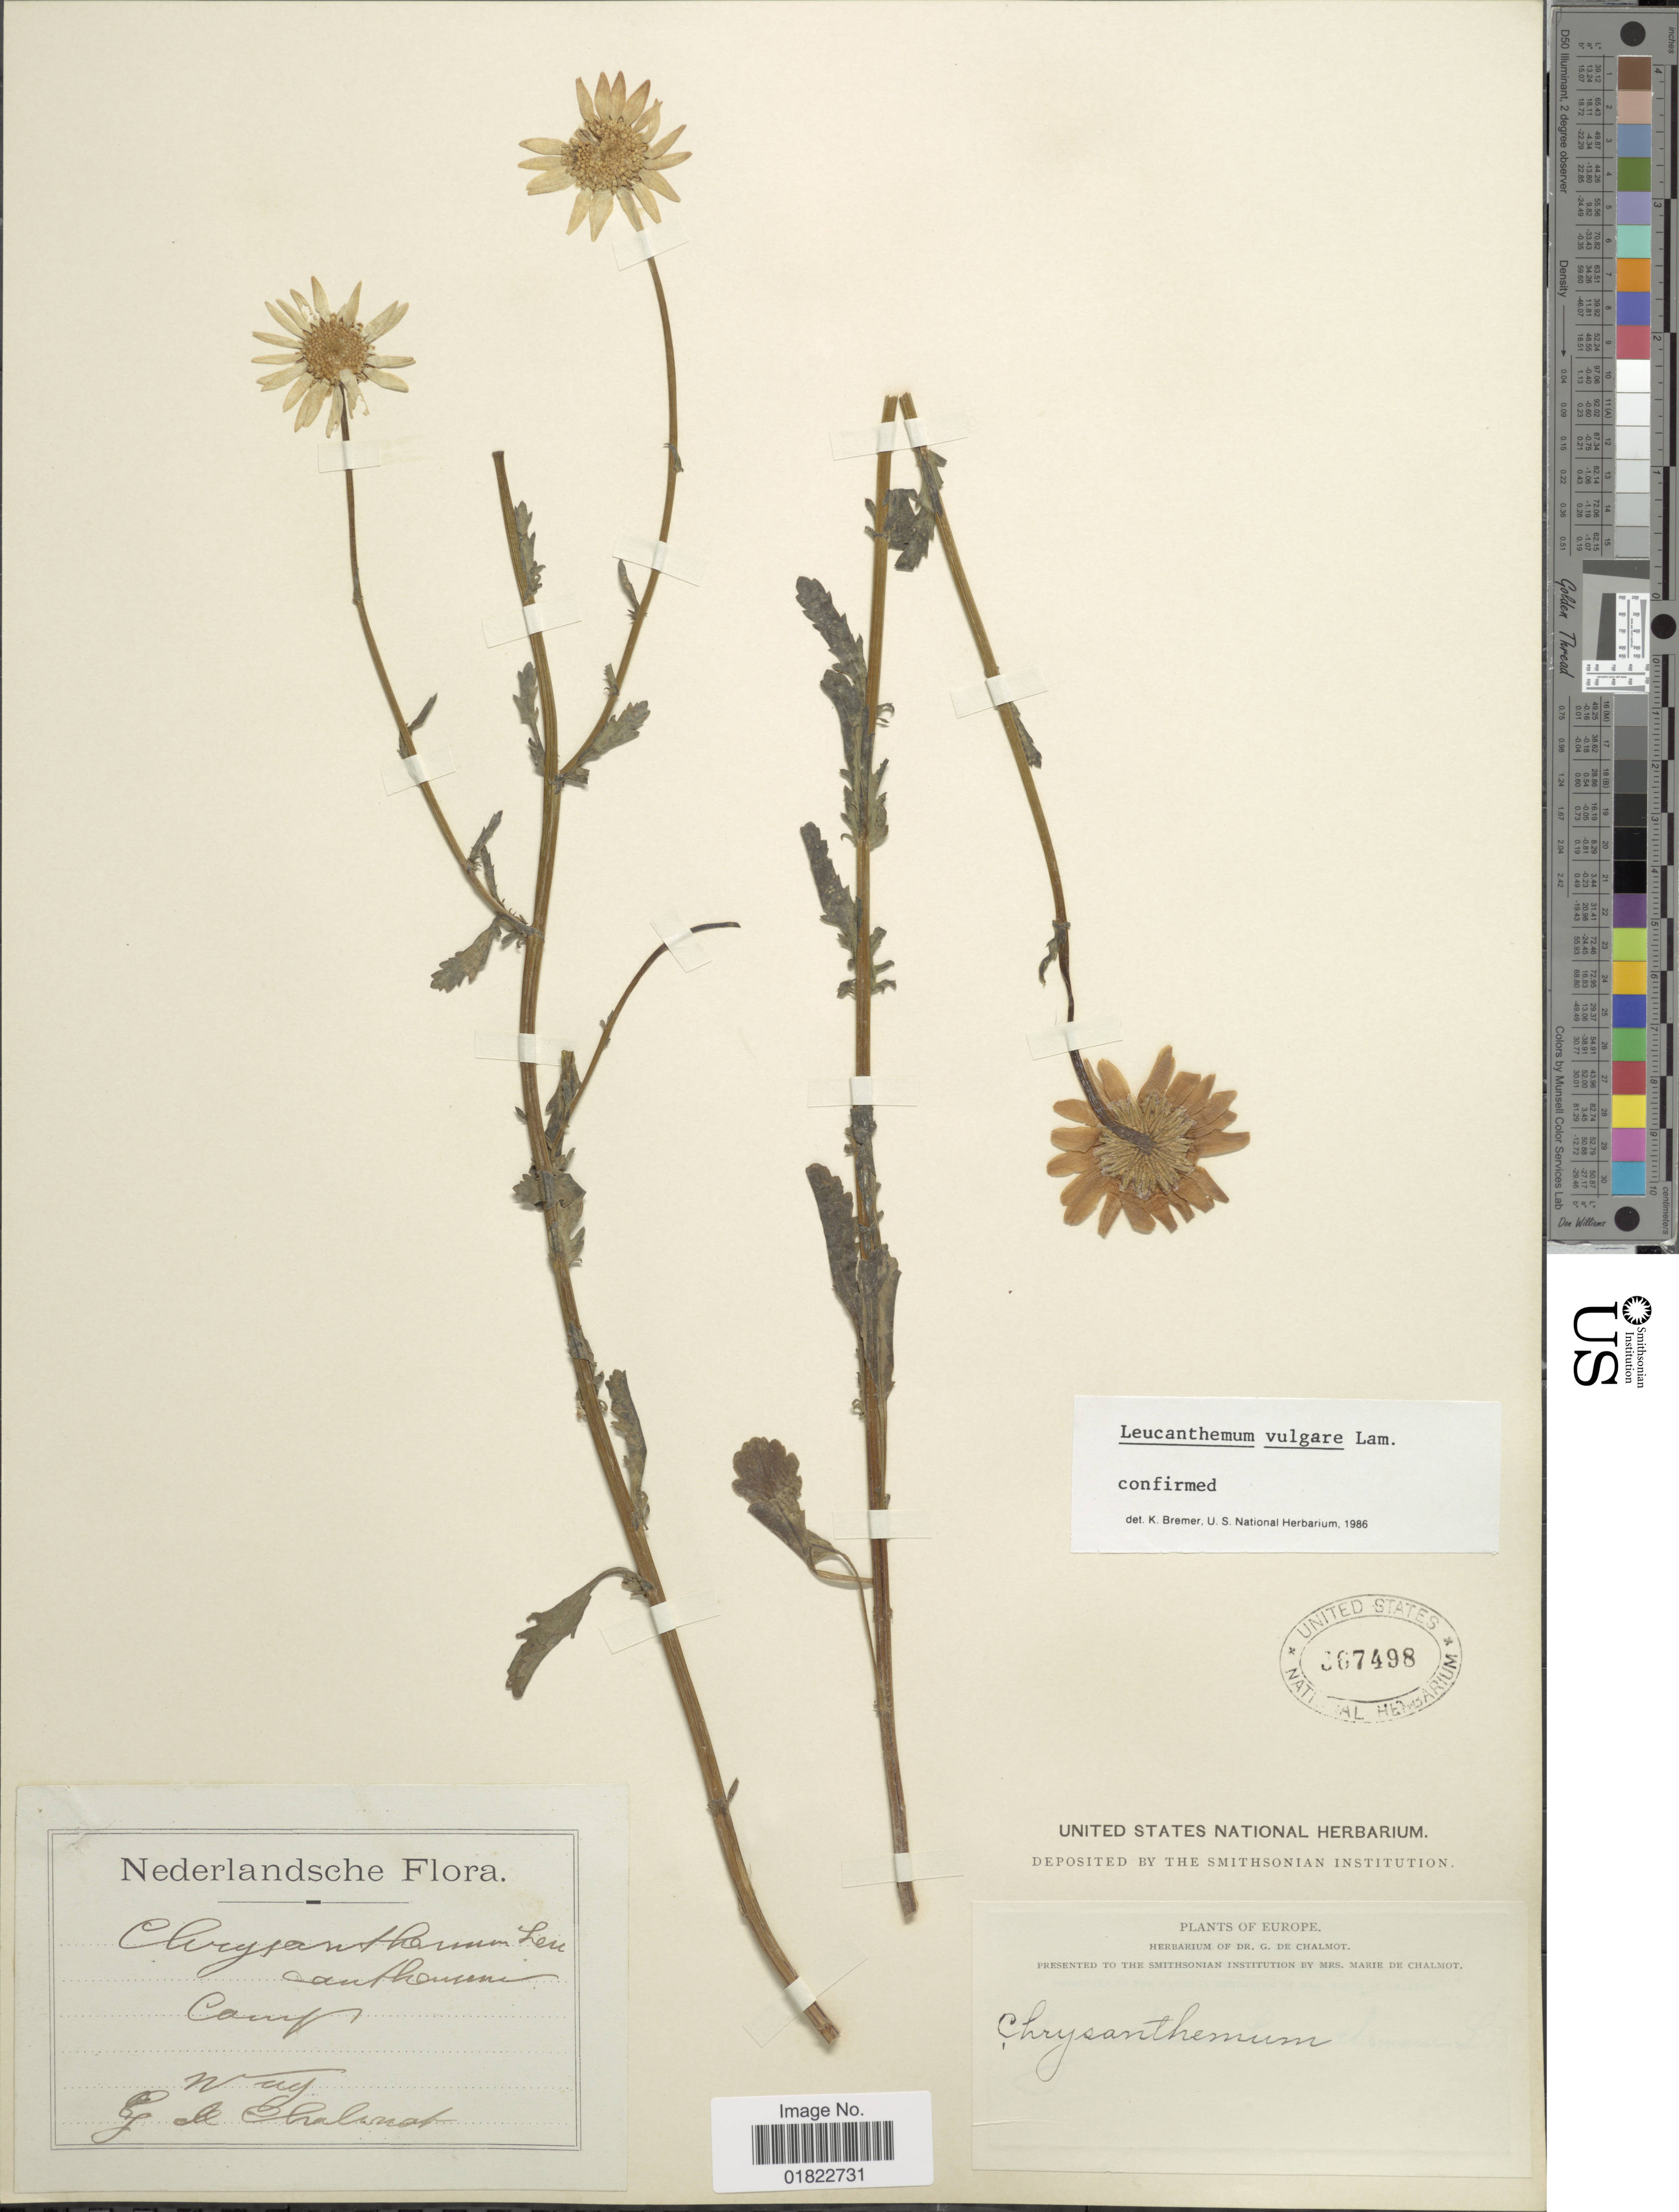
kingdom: Plantae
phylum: Tracheophyta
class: Magnoliopsida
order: Asterales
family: Asteraceae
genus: Leucanthemum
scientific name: Leucanthemum vulgare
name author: Lam.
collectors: G. de Chalmot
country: Netherlands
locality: Camp. Nederlansche. Weeg.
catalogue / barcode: US 367498